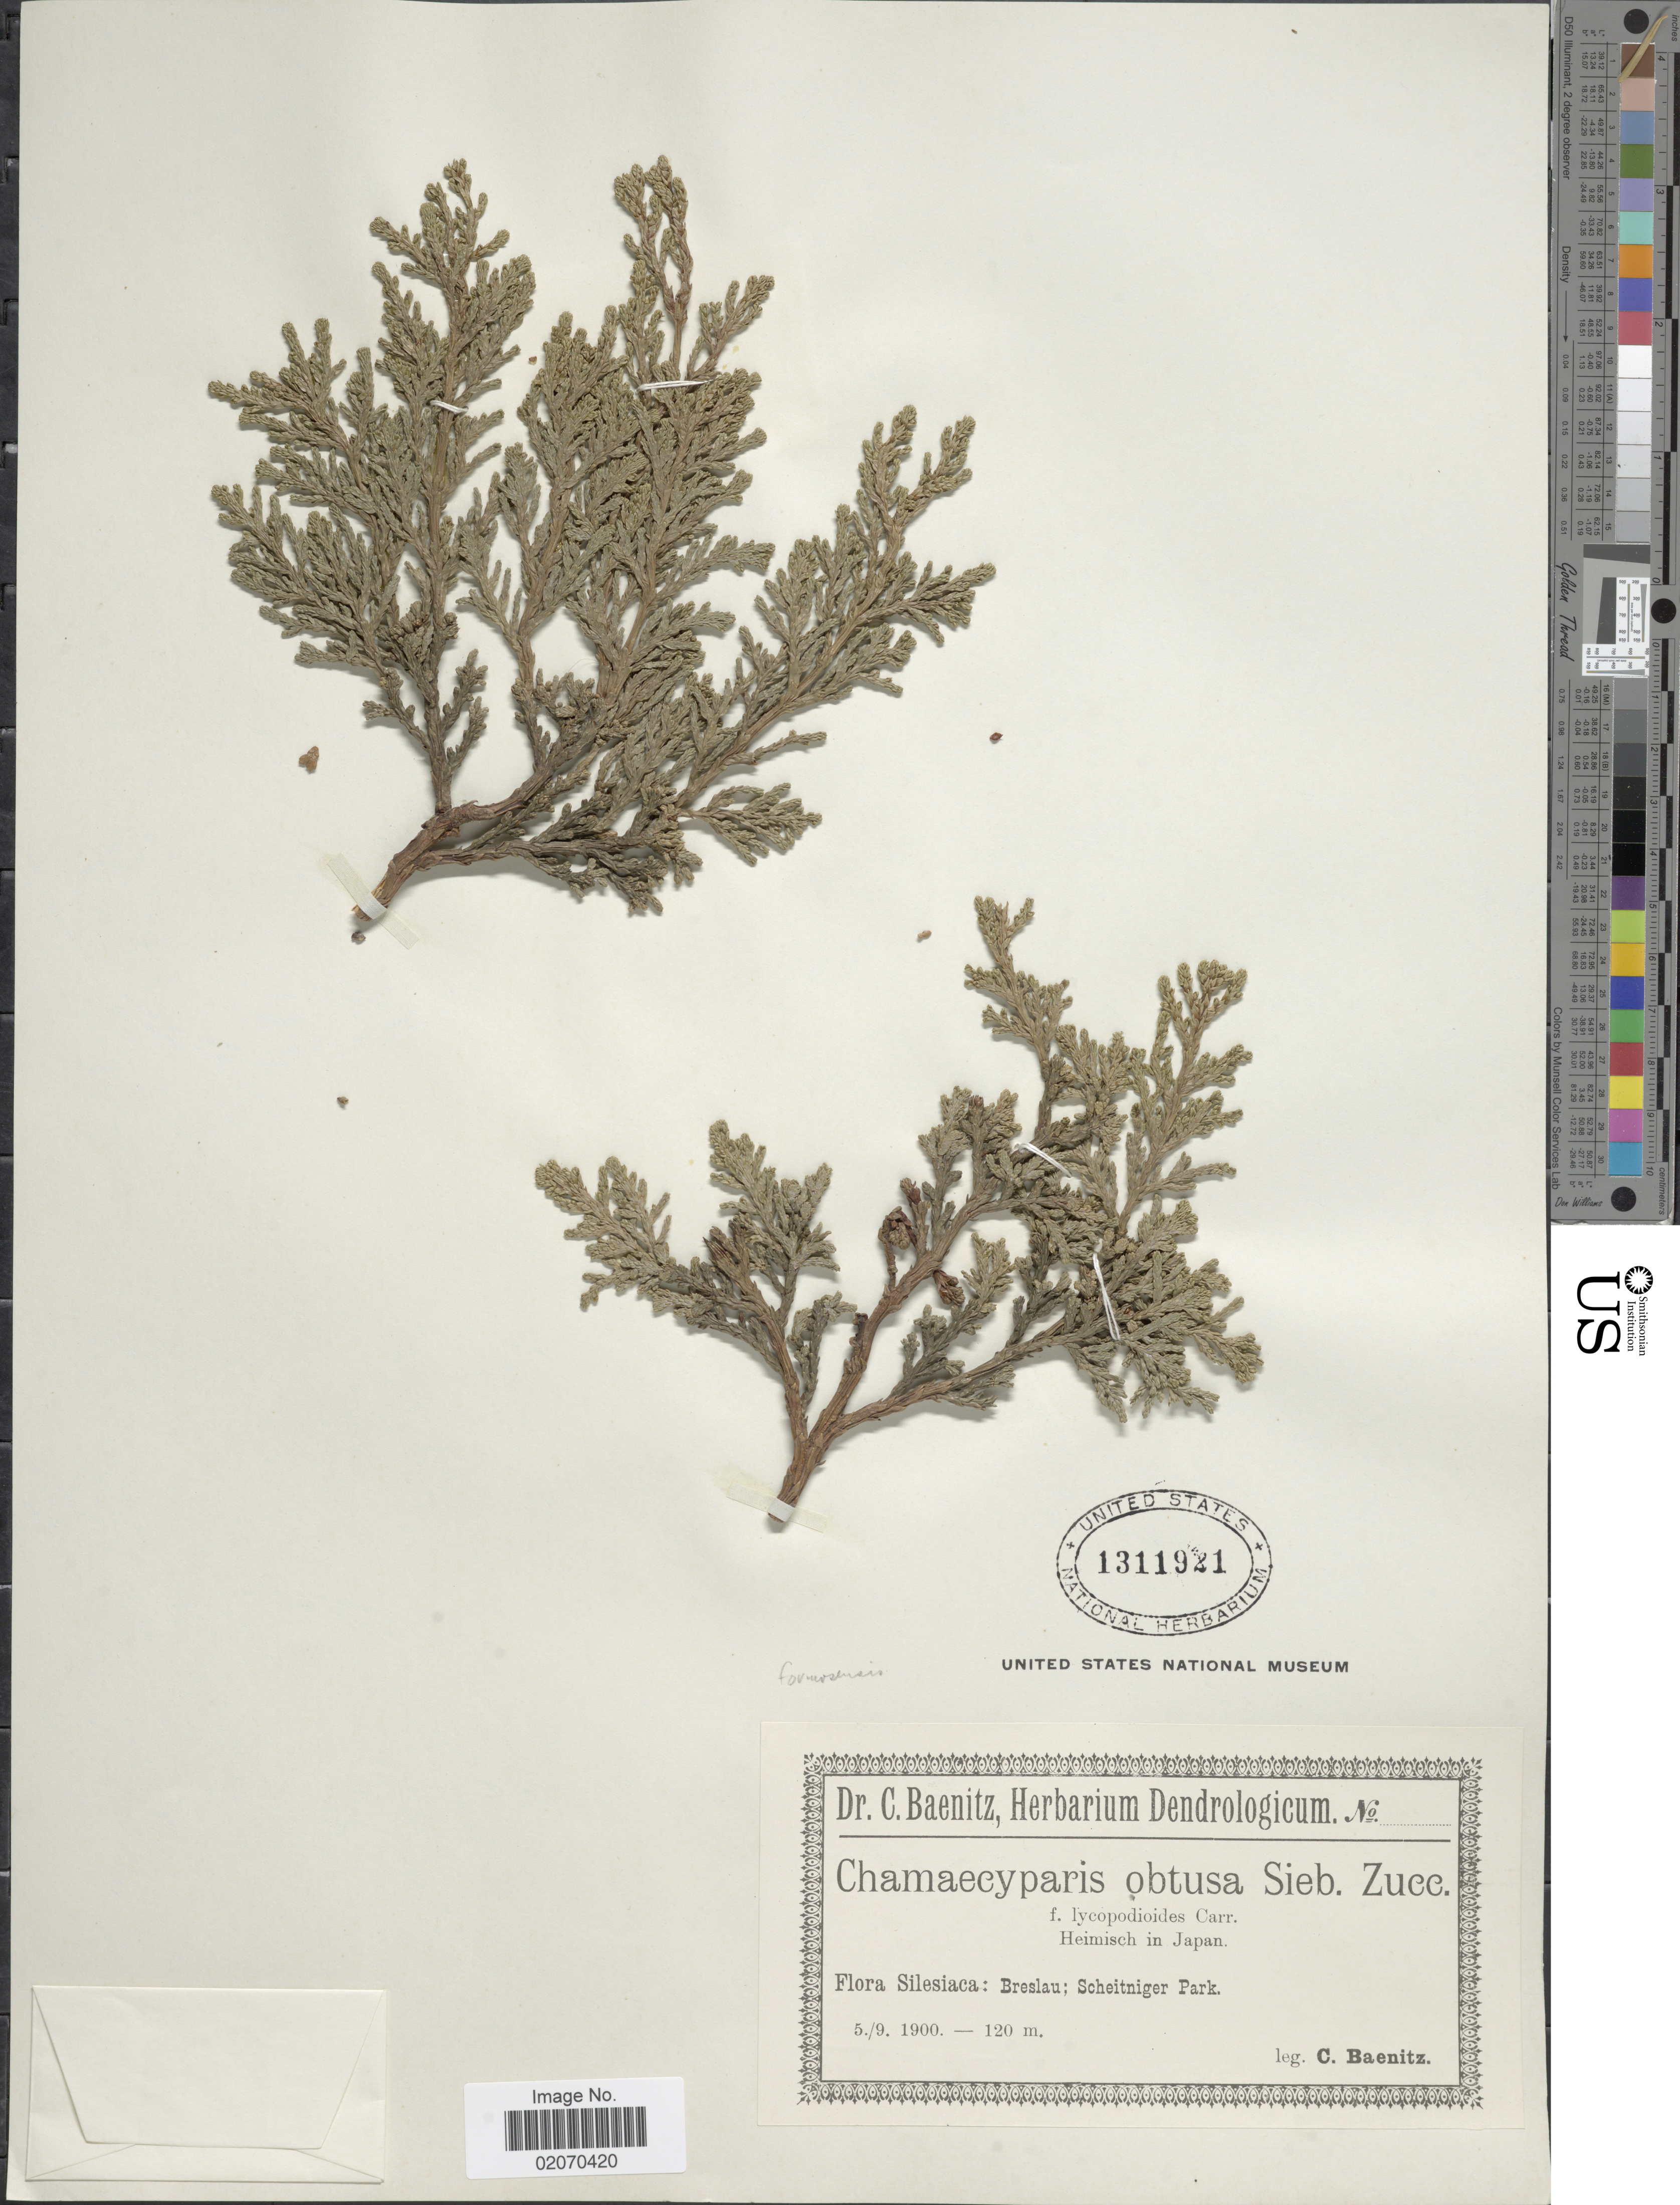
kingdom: Plantae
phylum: Tracheophyta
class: Pinopsida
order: Pinales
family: Cupressaceae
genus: Chamaecyparis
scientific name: Chamaecyparis obtusa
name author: (Siebold & Zucc.) Endl.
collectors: C. G. Baenitz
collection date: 1900-09-05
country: Poland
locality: Silesiaca: Breslau; Scheitniger Park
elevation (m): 120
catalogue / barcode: US 1311921